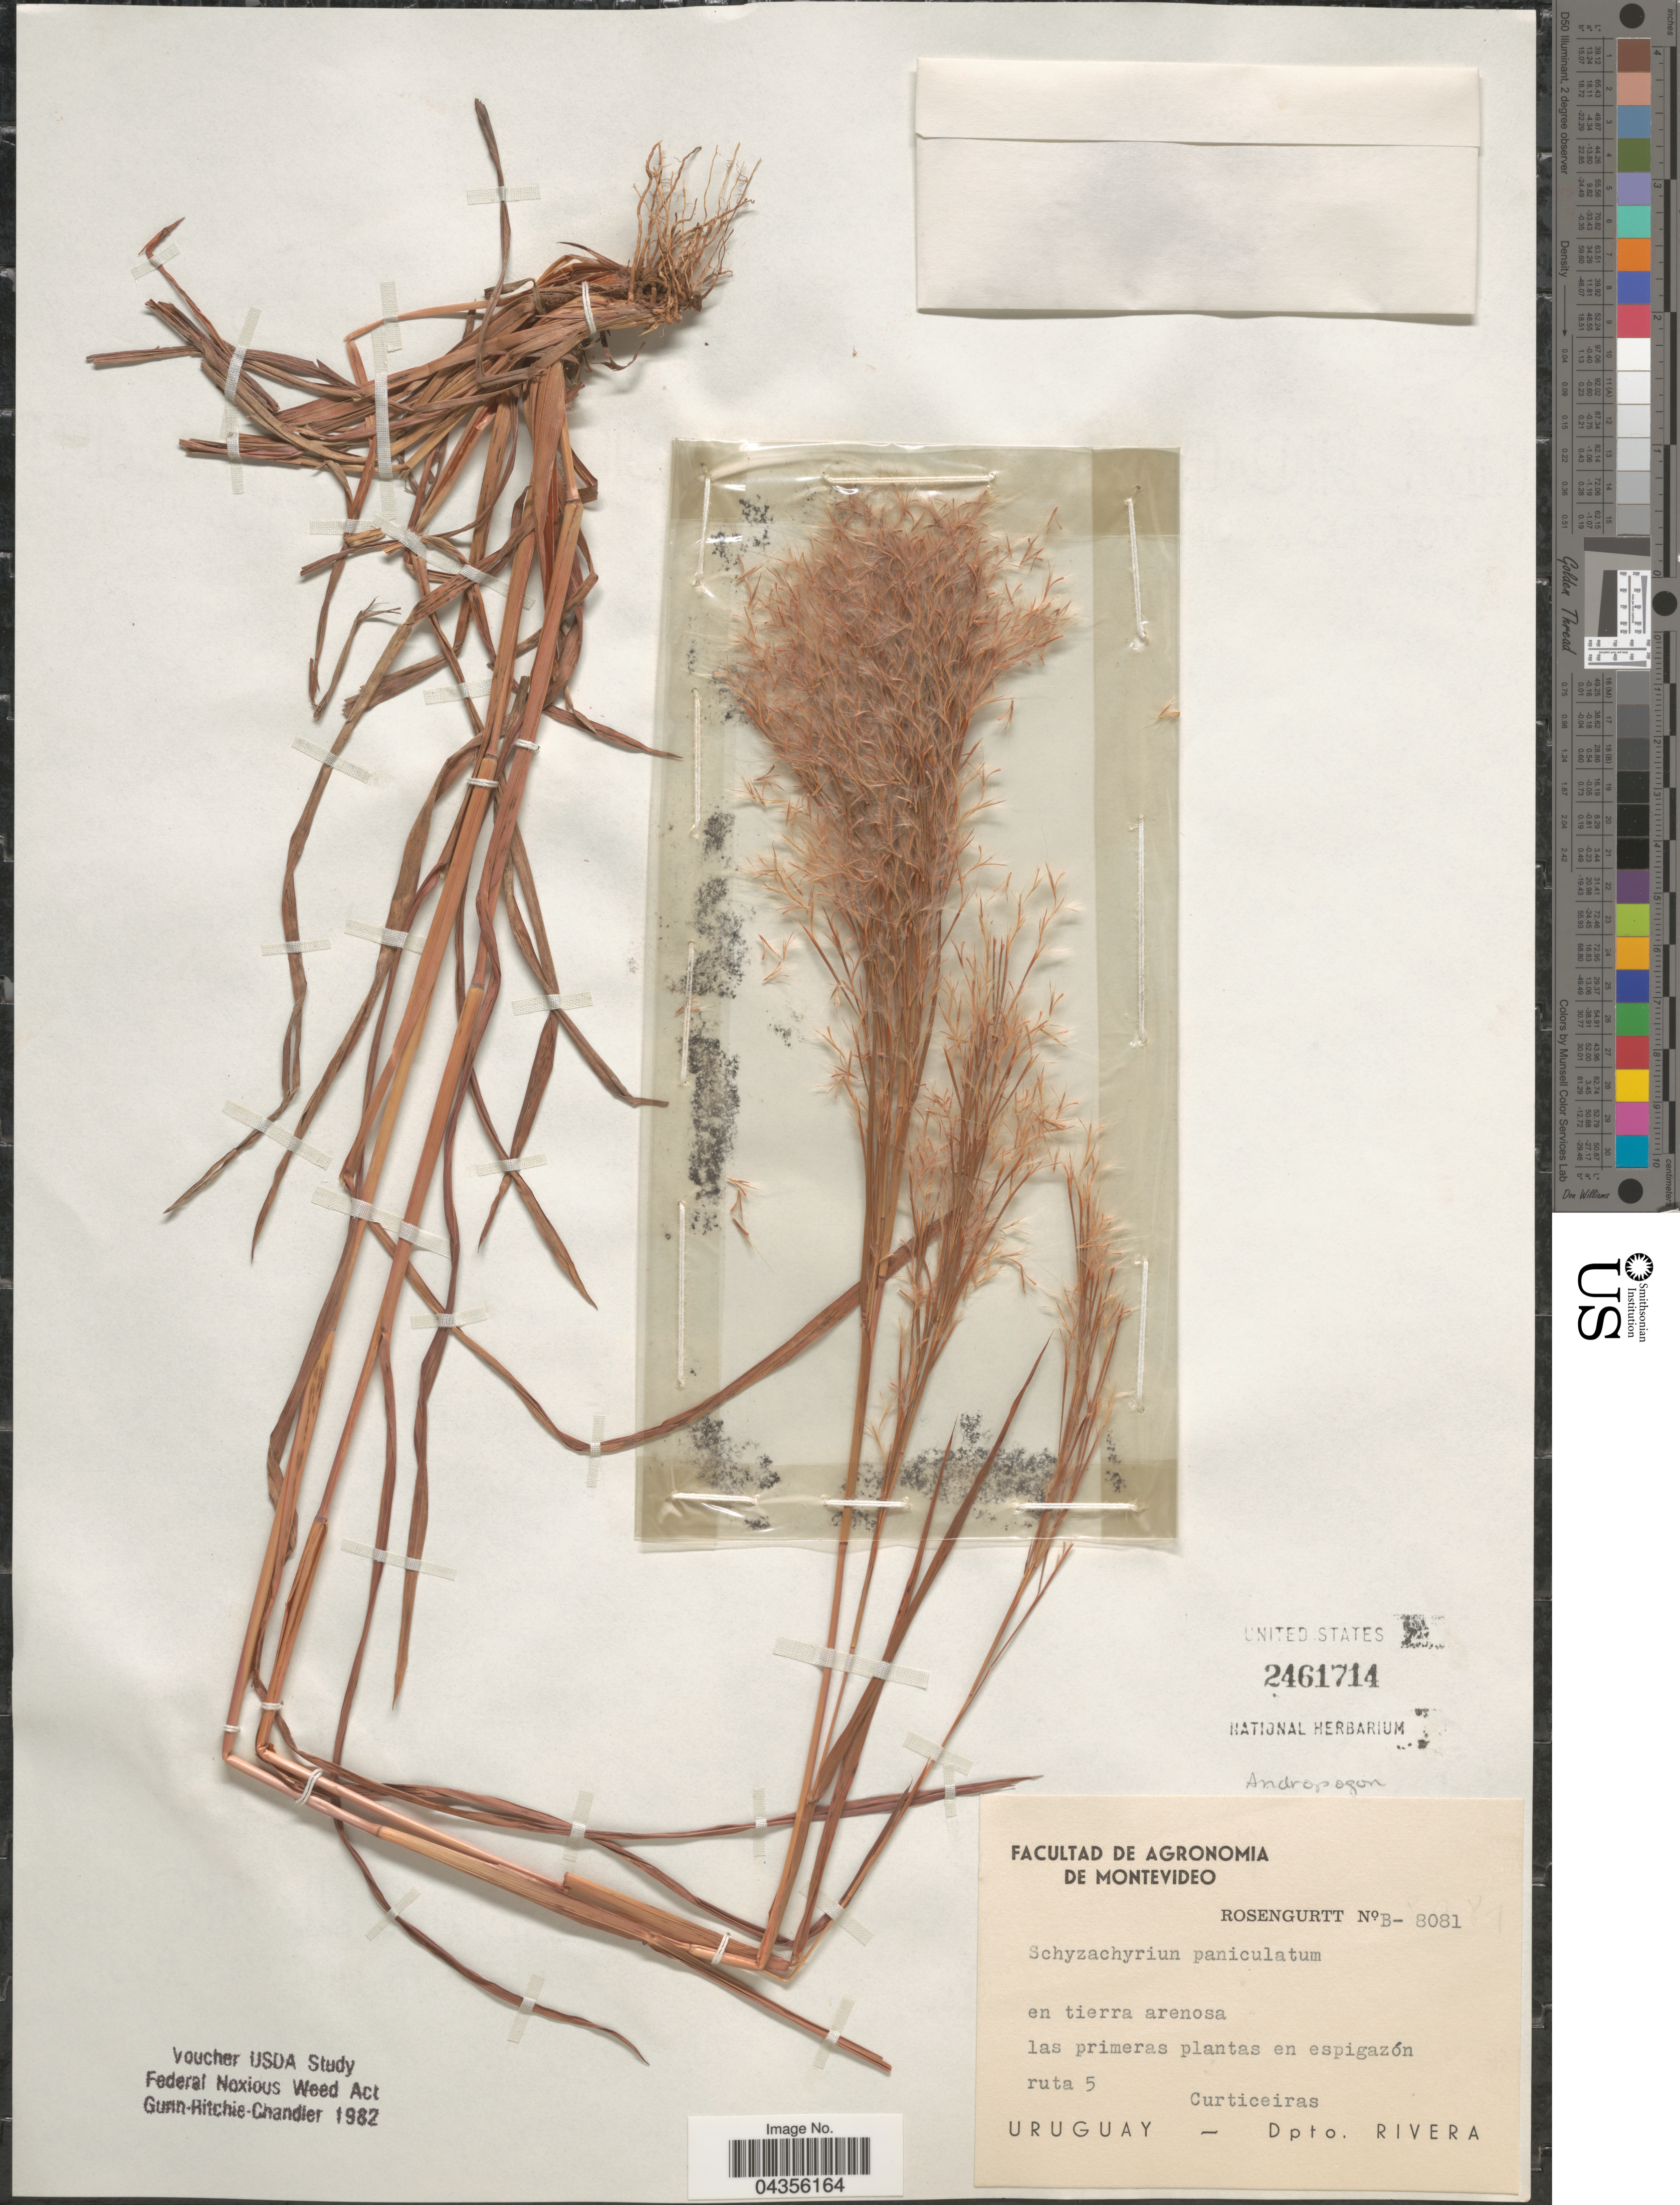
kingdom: Plantae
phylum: Tracheophyta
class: Liliopsida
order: Poales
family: Poaceae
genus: Schizachyrium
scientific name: Schizachyrium condensatum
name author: (Kunth) Nees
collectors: Rosengurtt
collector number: B-8081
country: Uruguay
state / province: Rivera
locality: En tierra arenosa. Las primeras plantas en espigazón. Ruta 5 Curticeiras. Dpto. Rivera.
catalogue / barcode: US 2461714